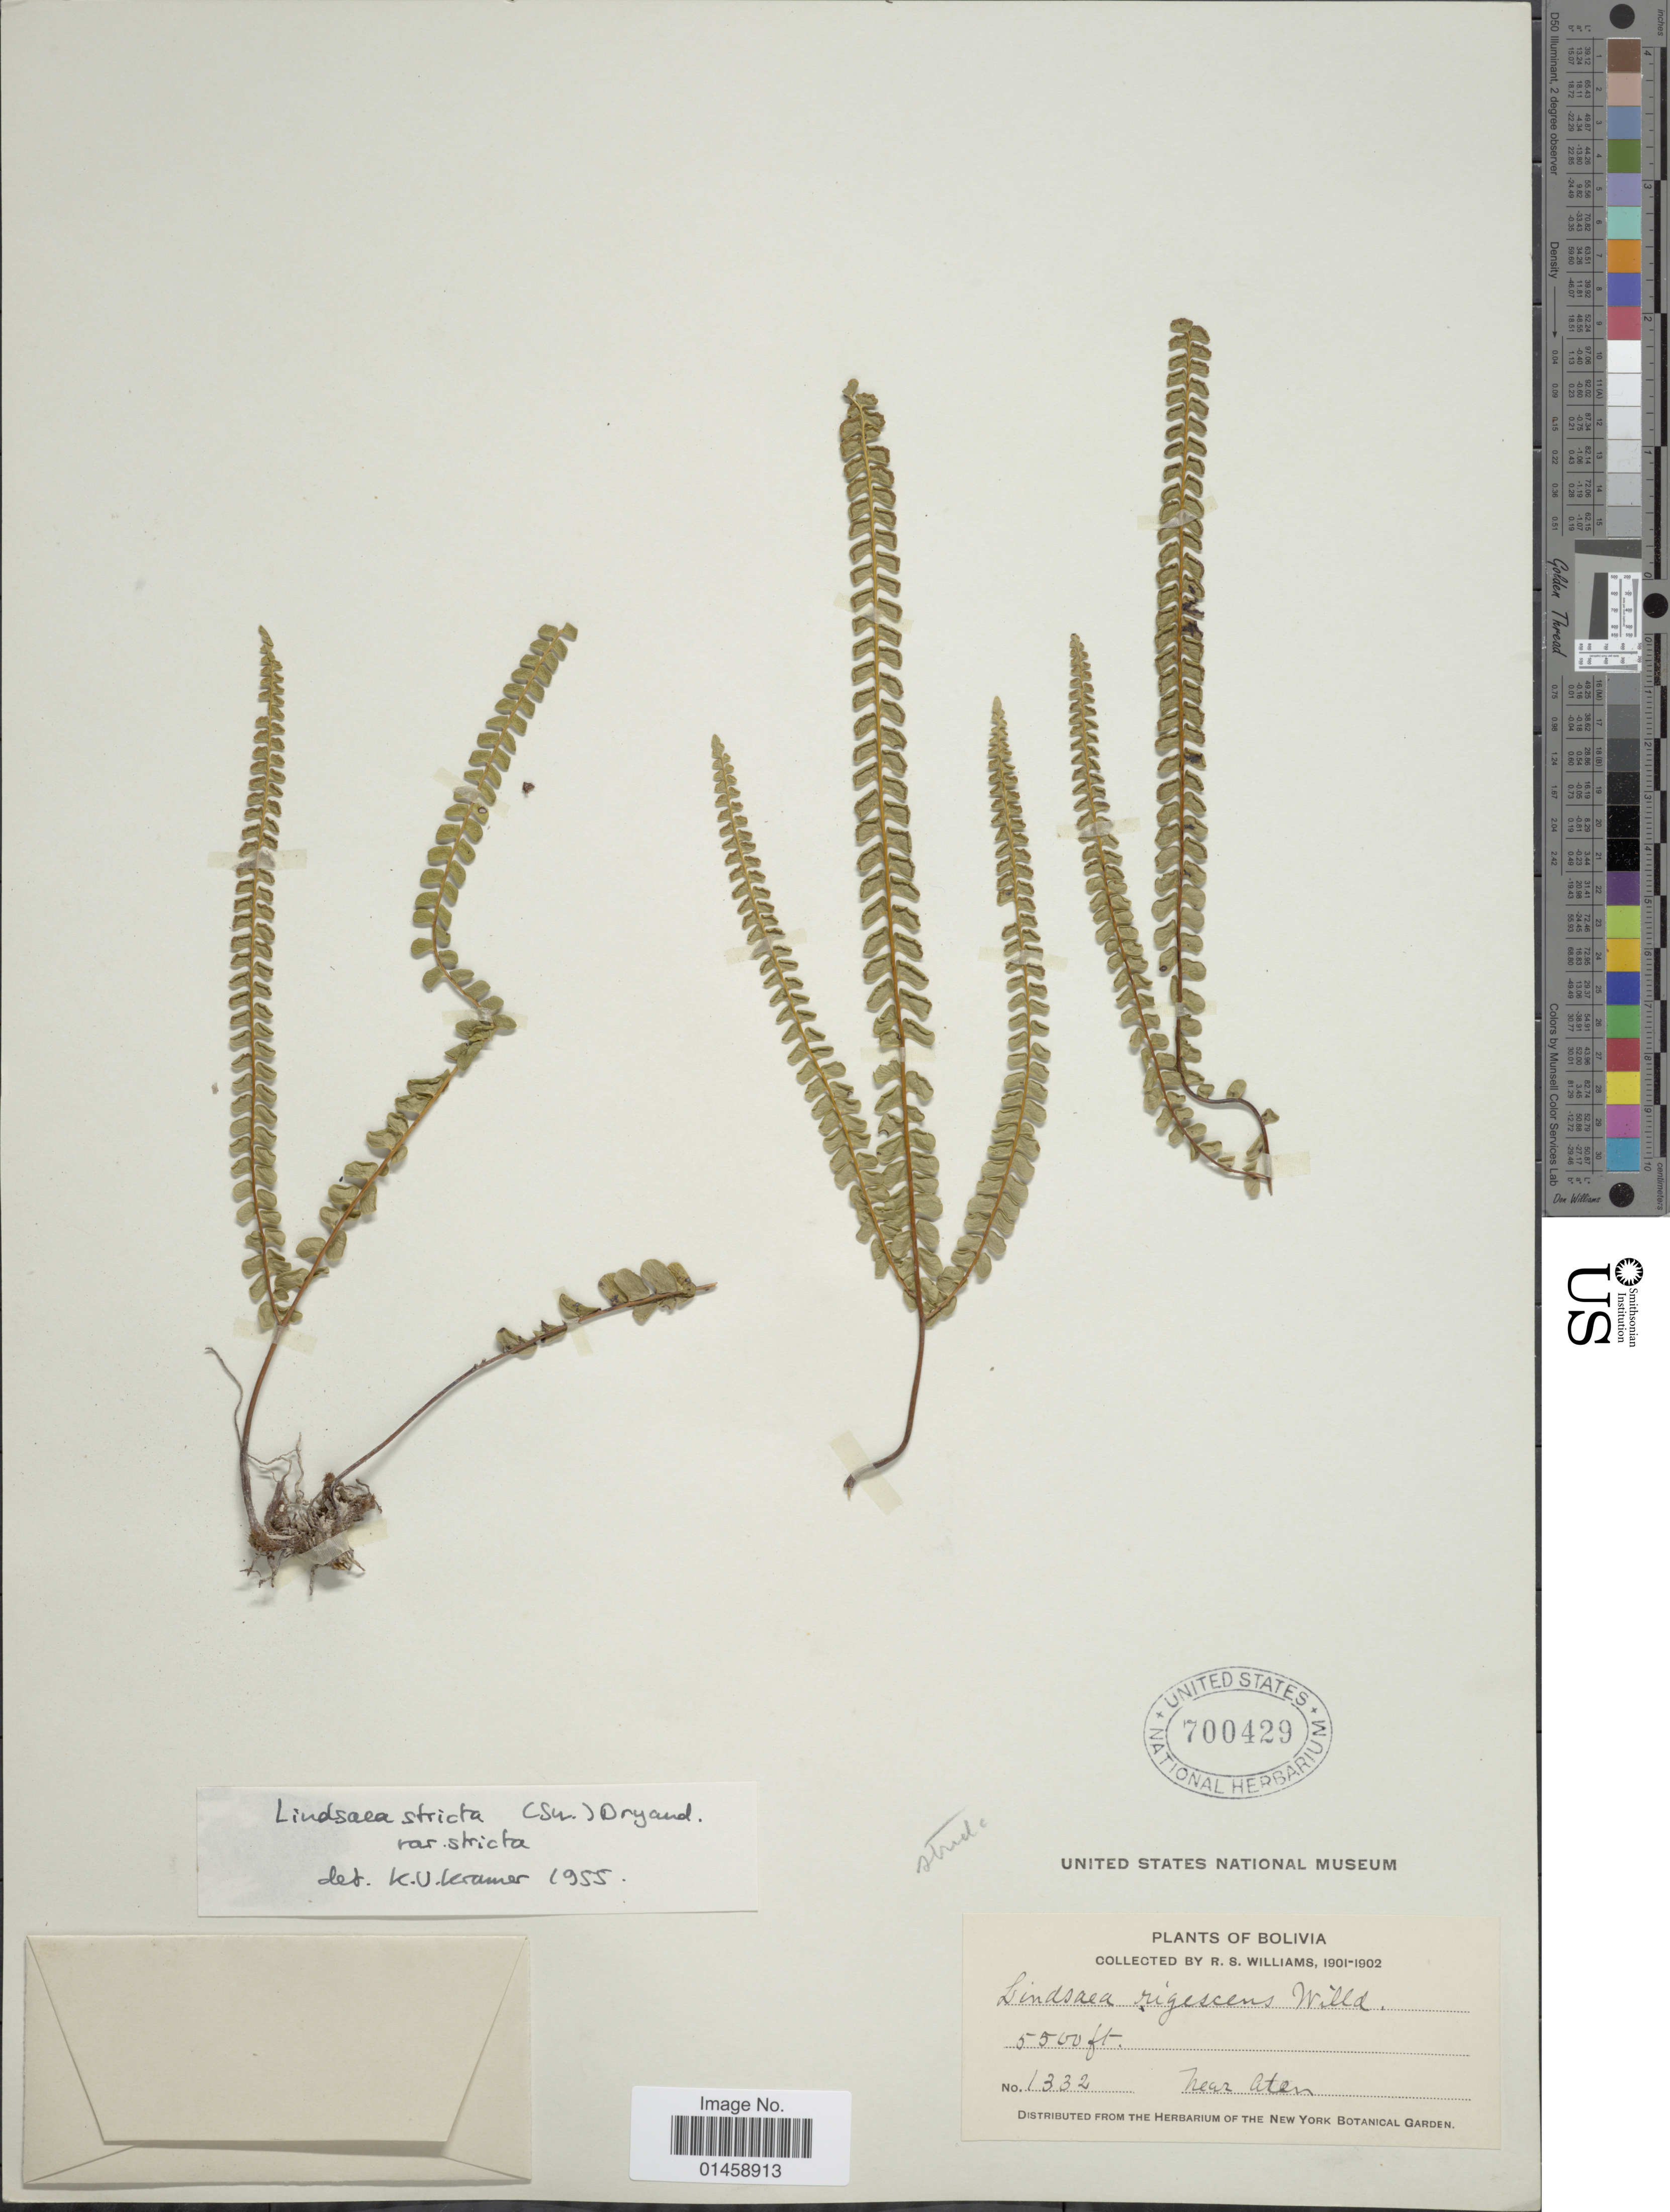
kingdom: Plantae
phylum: Tracheophyta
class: Polypodiopsida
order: Polypodiales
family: Lindsaeaceae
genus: Lindsaea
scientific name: Lindsaea stricta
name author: (Sw.) Dryand.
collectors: R. S. Williams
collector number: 1332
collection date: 1902-07/1902-08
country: Bolivia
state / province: La Paz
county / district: Franz Tamayo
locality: Near Atén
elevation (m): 1676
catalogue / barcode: US 700429